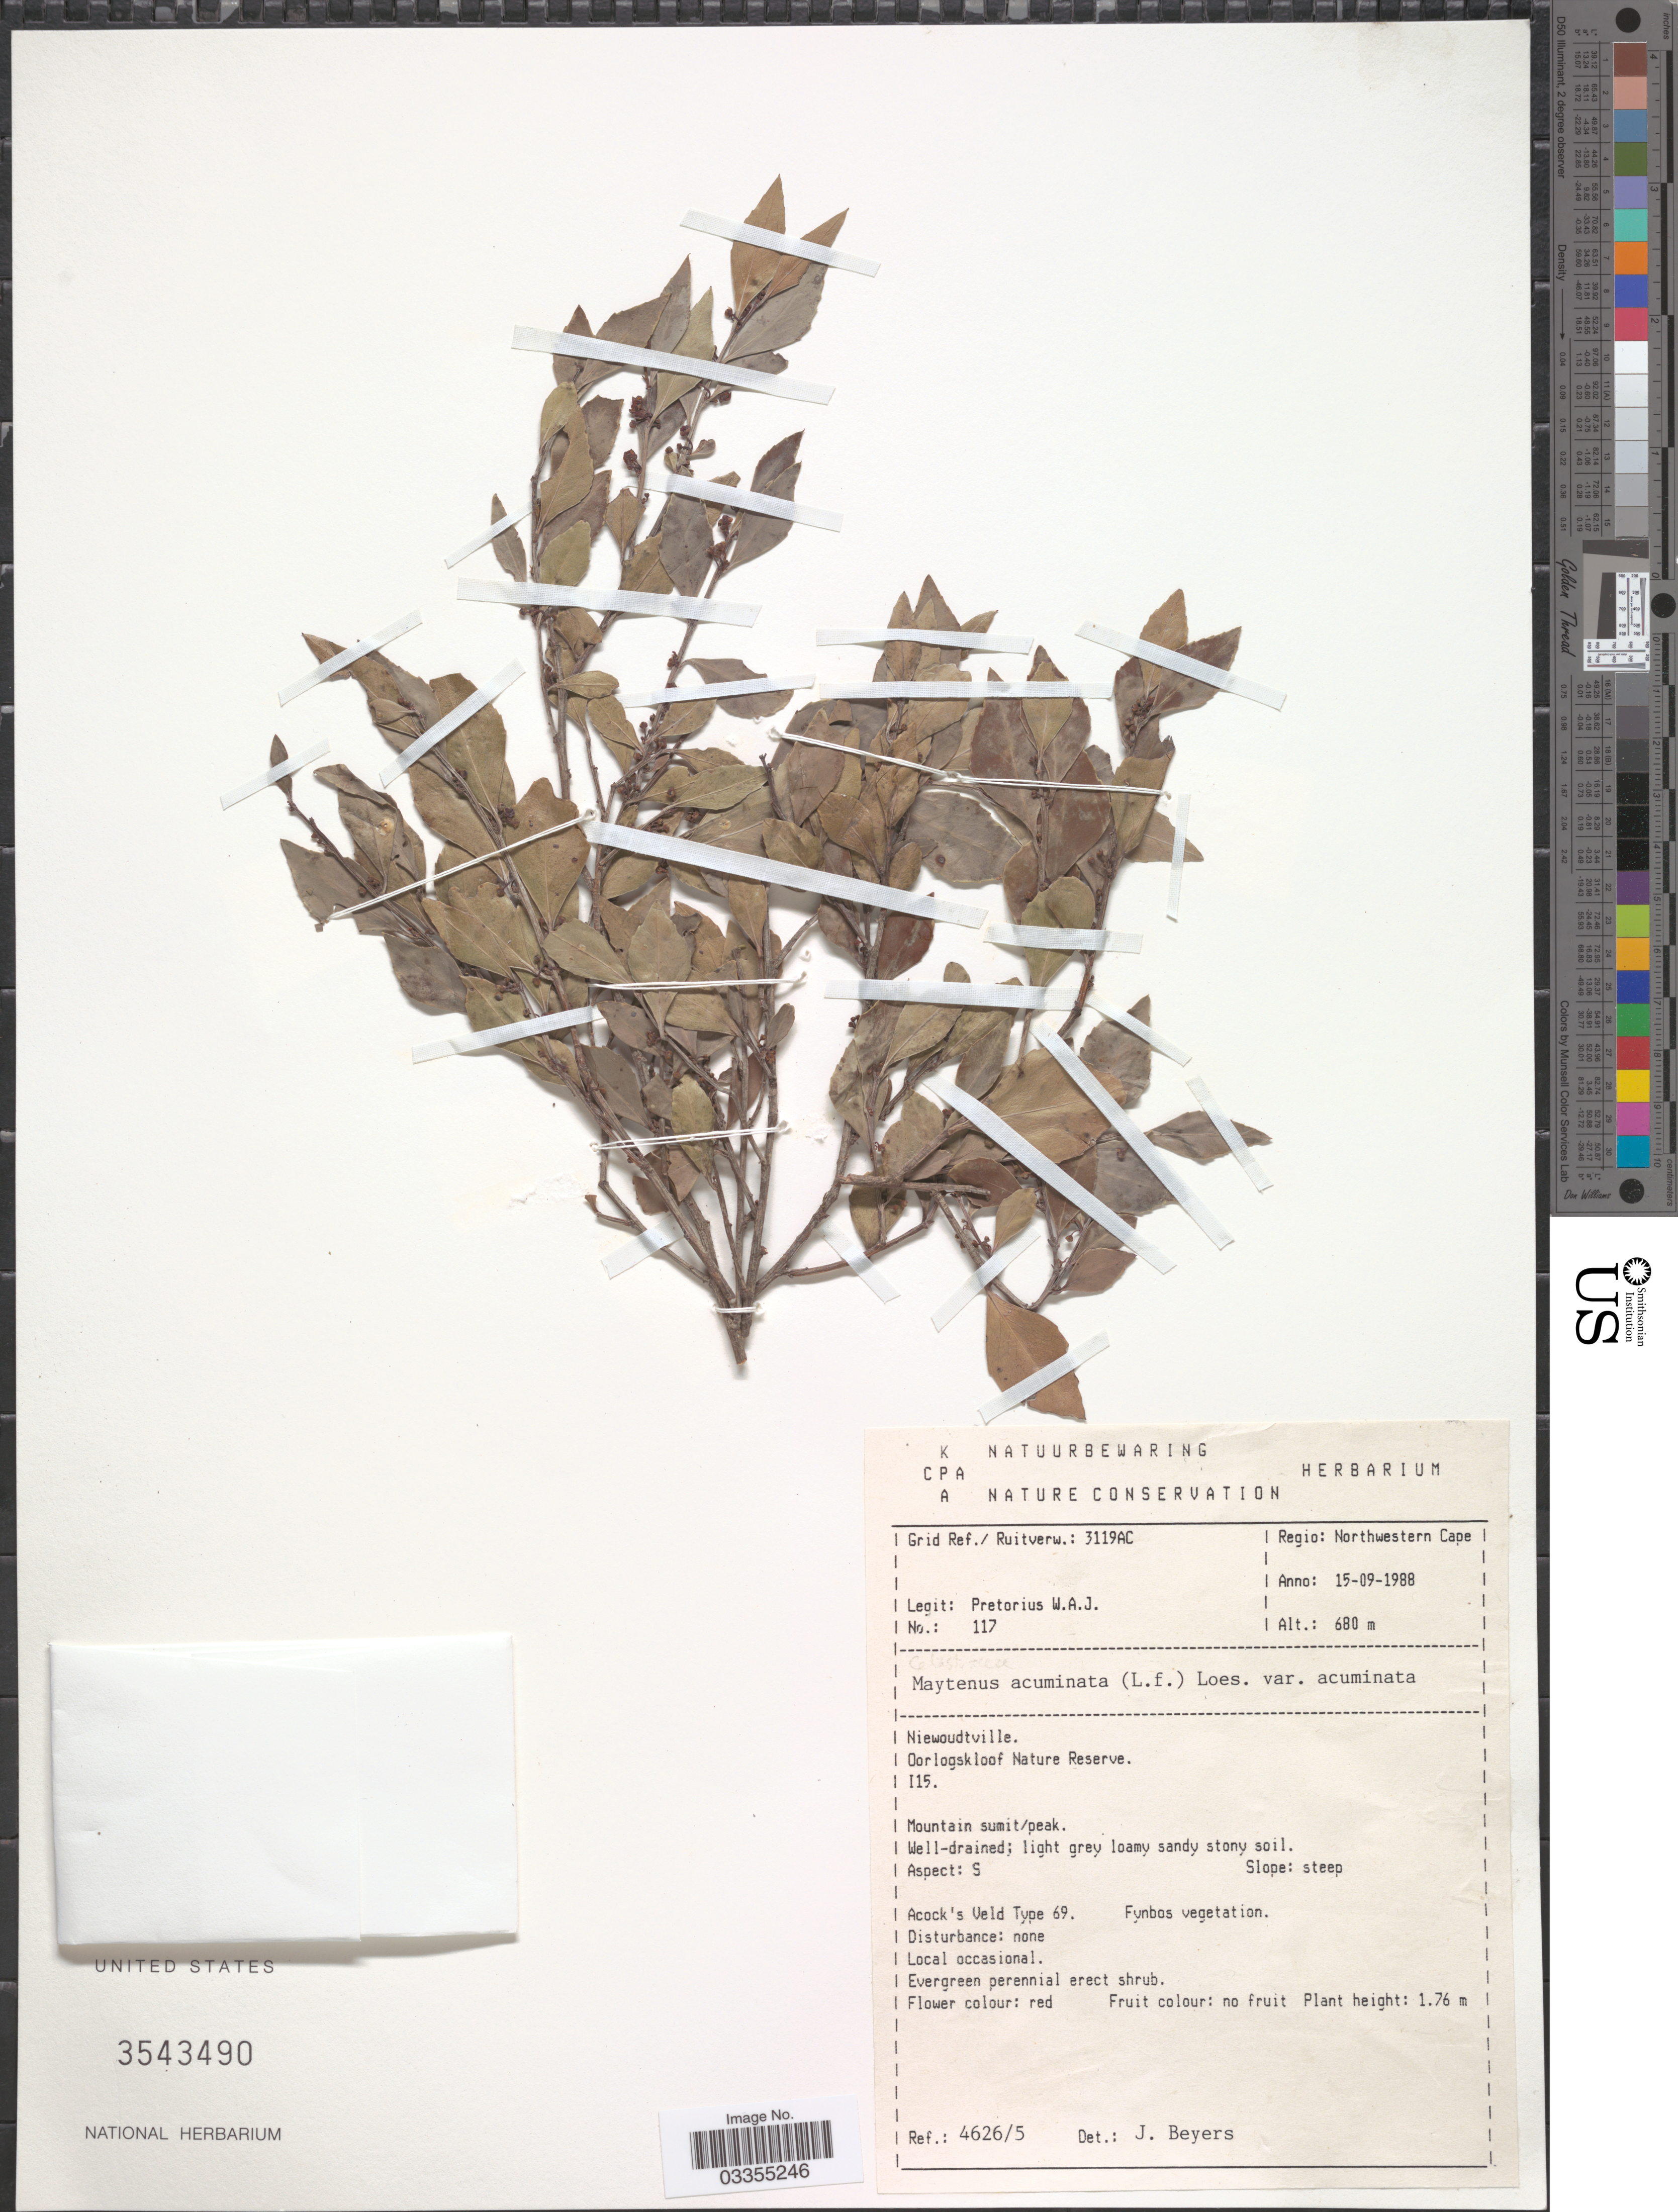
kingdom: Plantae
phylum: Tracheophyta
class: Magnoliopsida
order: Celastrales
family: Celastraceae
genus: Maytenus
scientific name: Maytenus acuminata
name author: (L. f.) Loes.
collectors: W. Pretorius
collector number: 117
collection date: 1988-09-15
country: South Africa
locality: Grid Ref./Ruitverw.: 3119AC. Regio: Northwestern Cape. Niewoudtville. Oorlogskloof Nature Reserve.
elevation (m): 680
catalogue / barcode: US 3543490